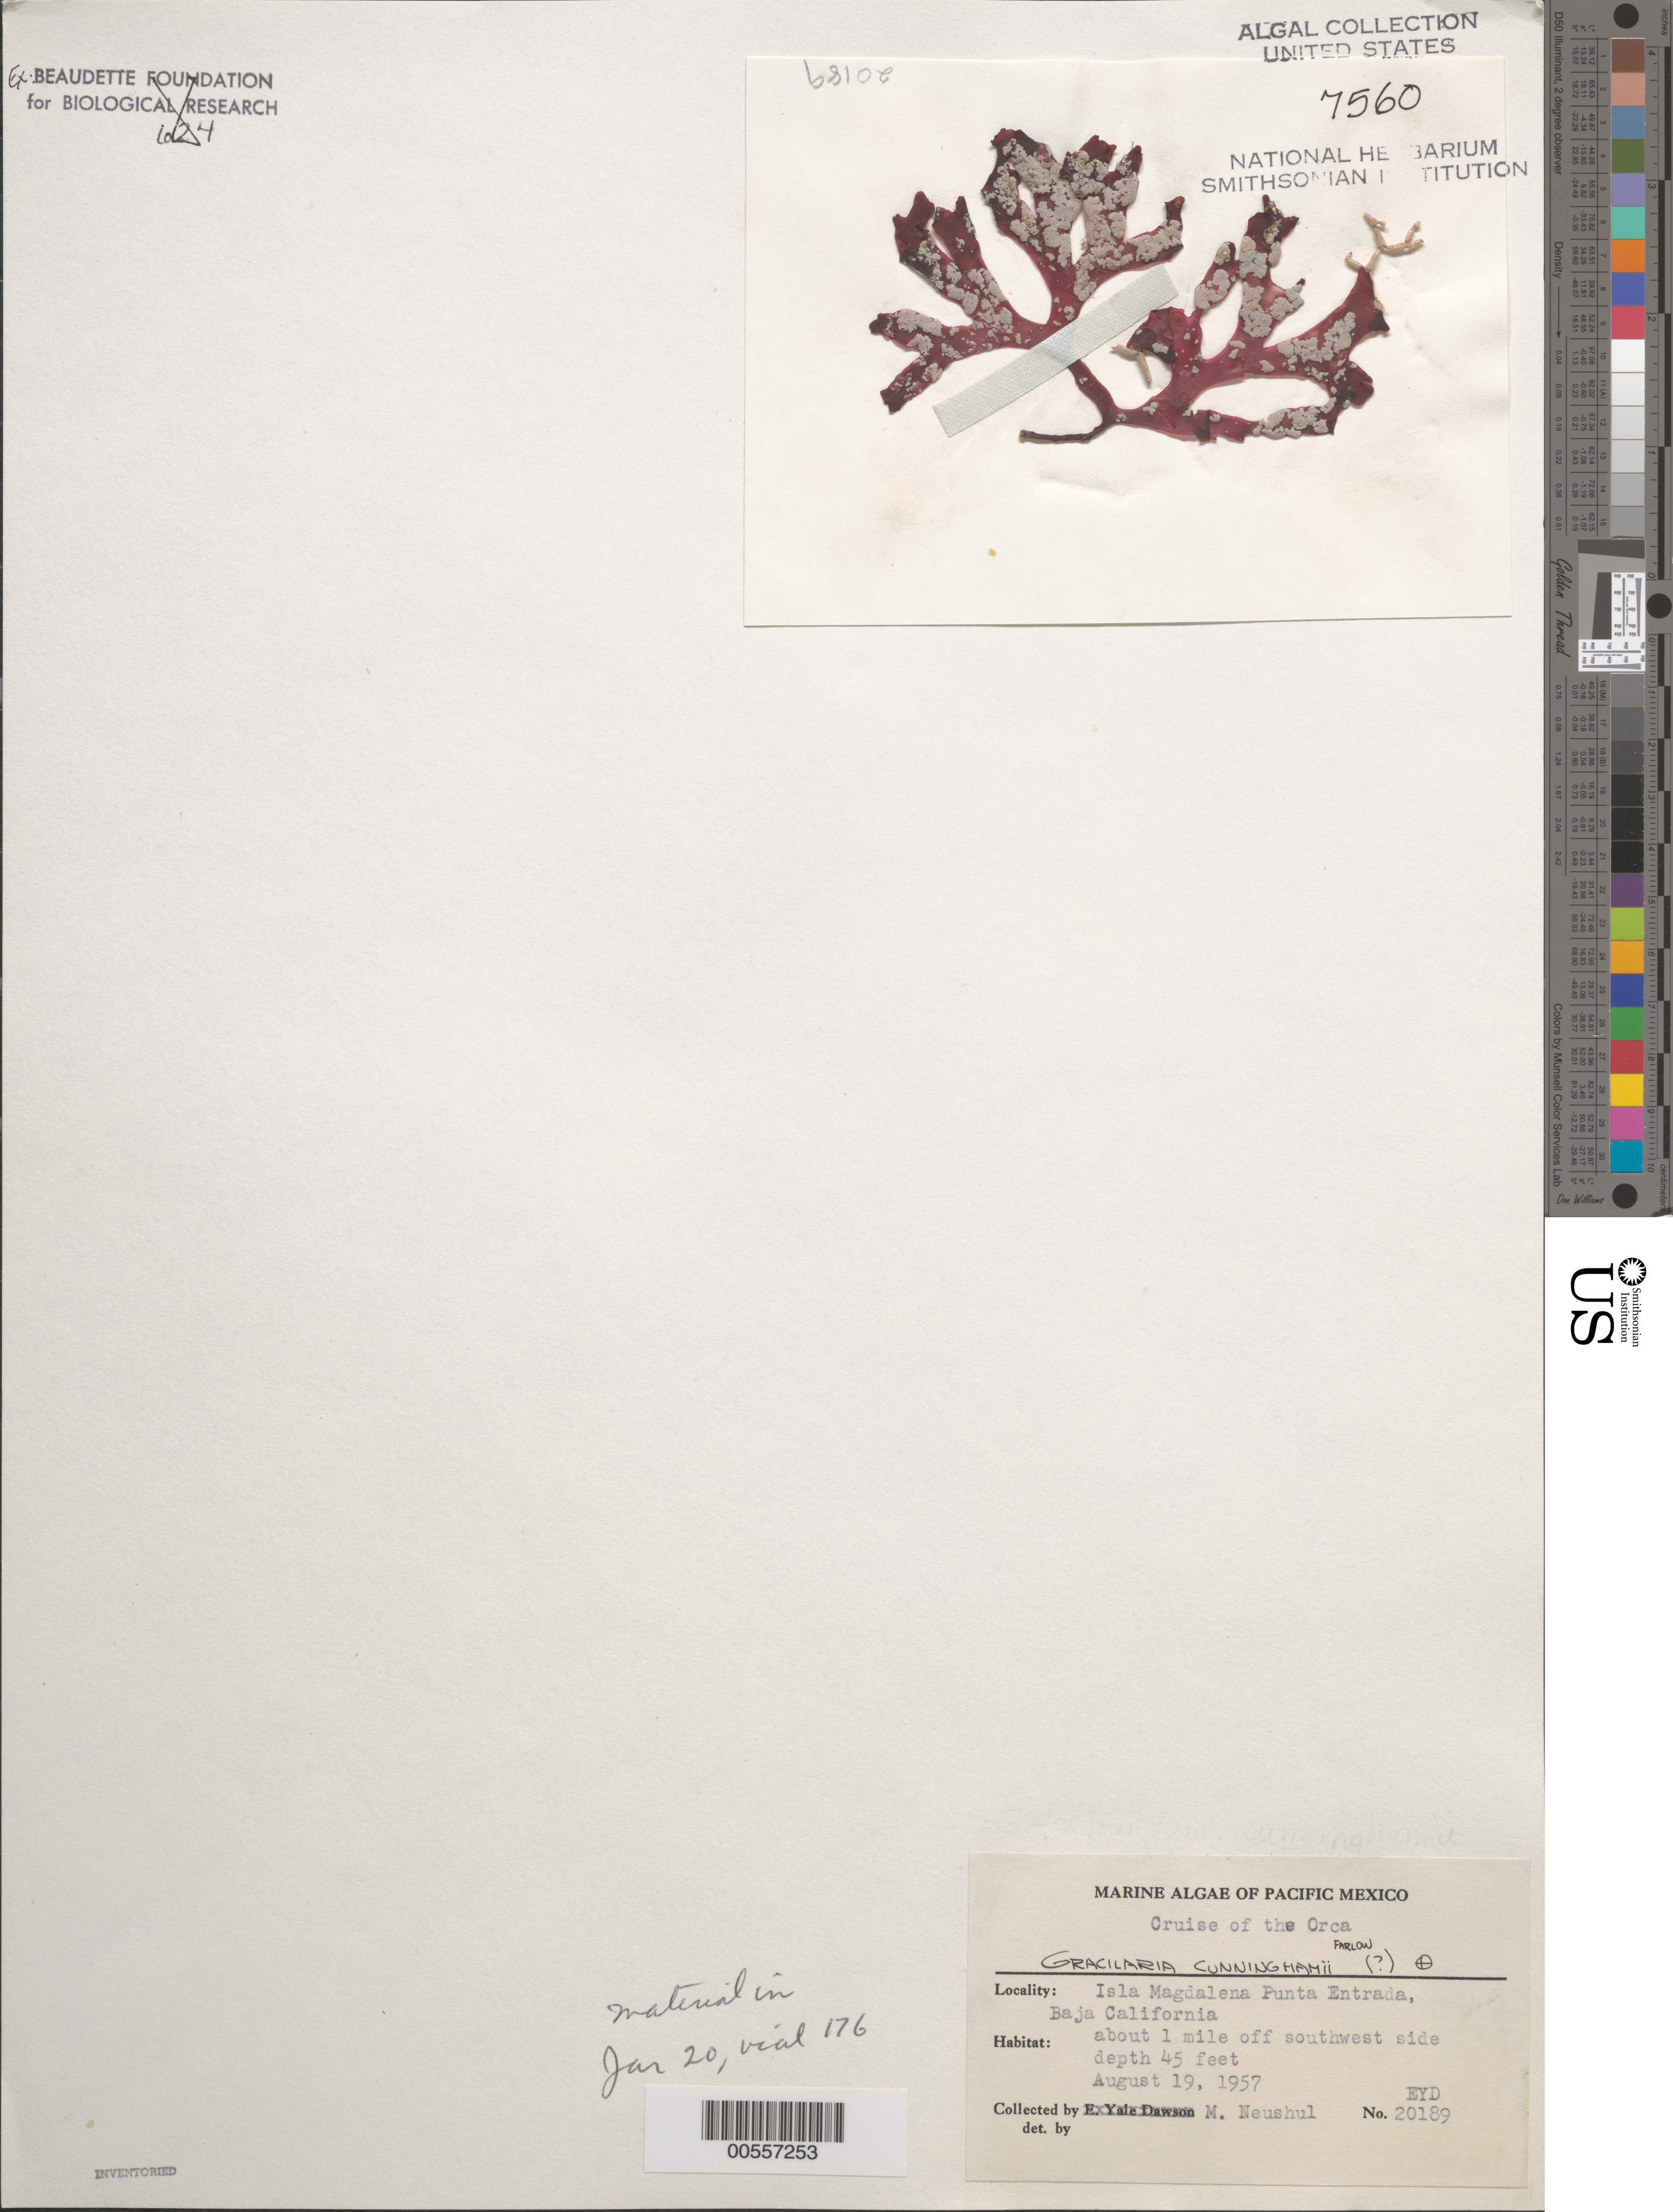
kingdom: Plantae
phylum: Rhodophyta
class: Florideophyceae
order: Gracilariales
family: Gracilariaceae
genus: Gracilaria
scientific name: Gracilaria textorii var. cunninghamii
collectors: M. Neushul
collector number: EYD 20189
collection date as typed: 19 Aug 1957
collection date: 1957-08-19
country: Mexico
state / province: Baja California Sur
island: Isla Magdalena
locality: Punta Entrada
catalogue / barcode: US 7560